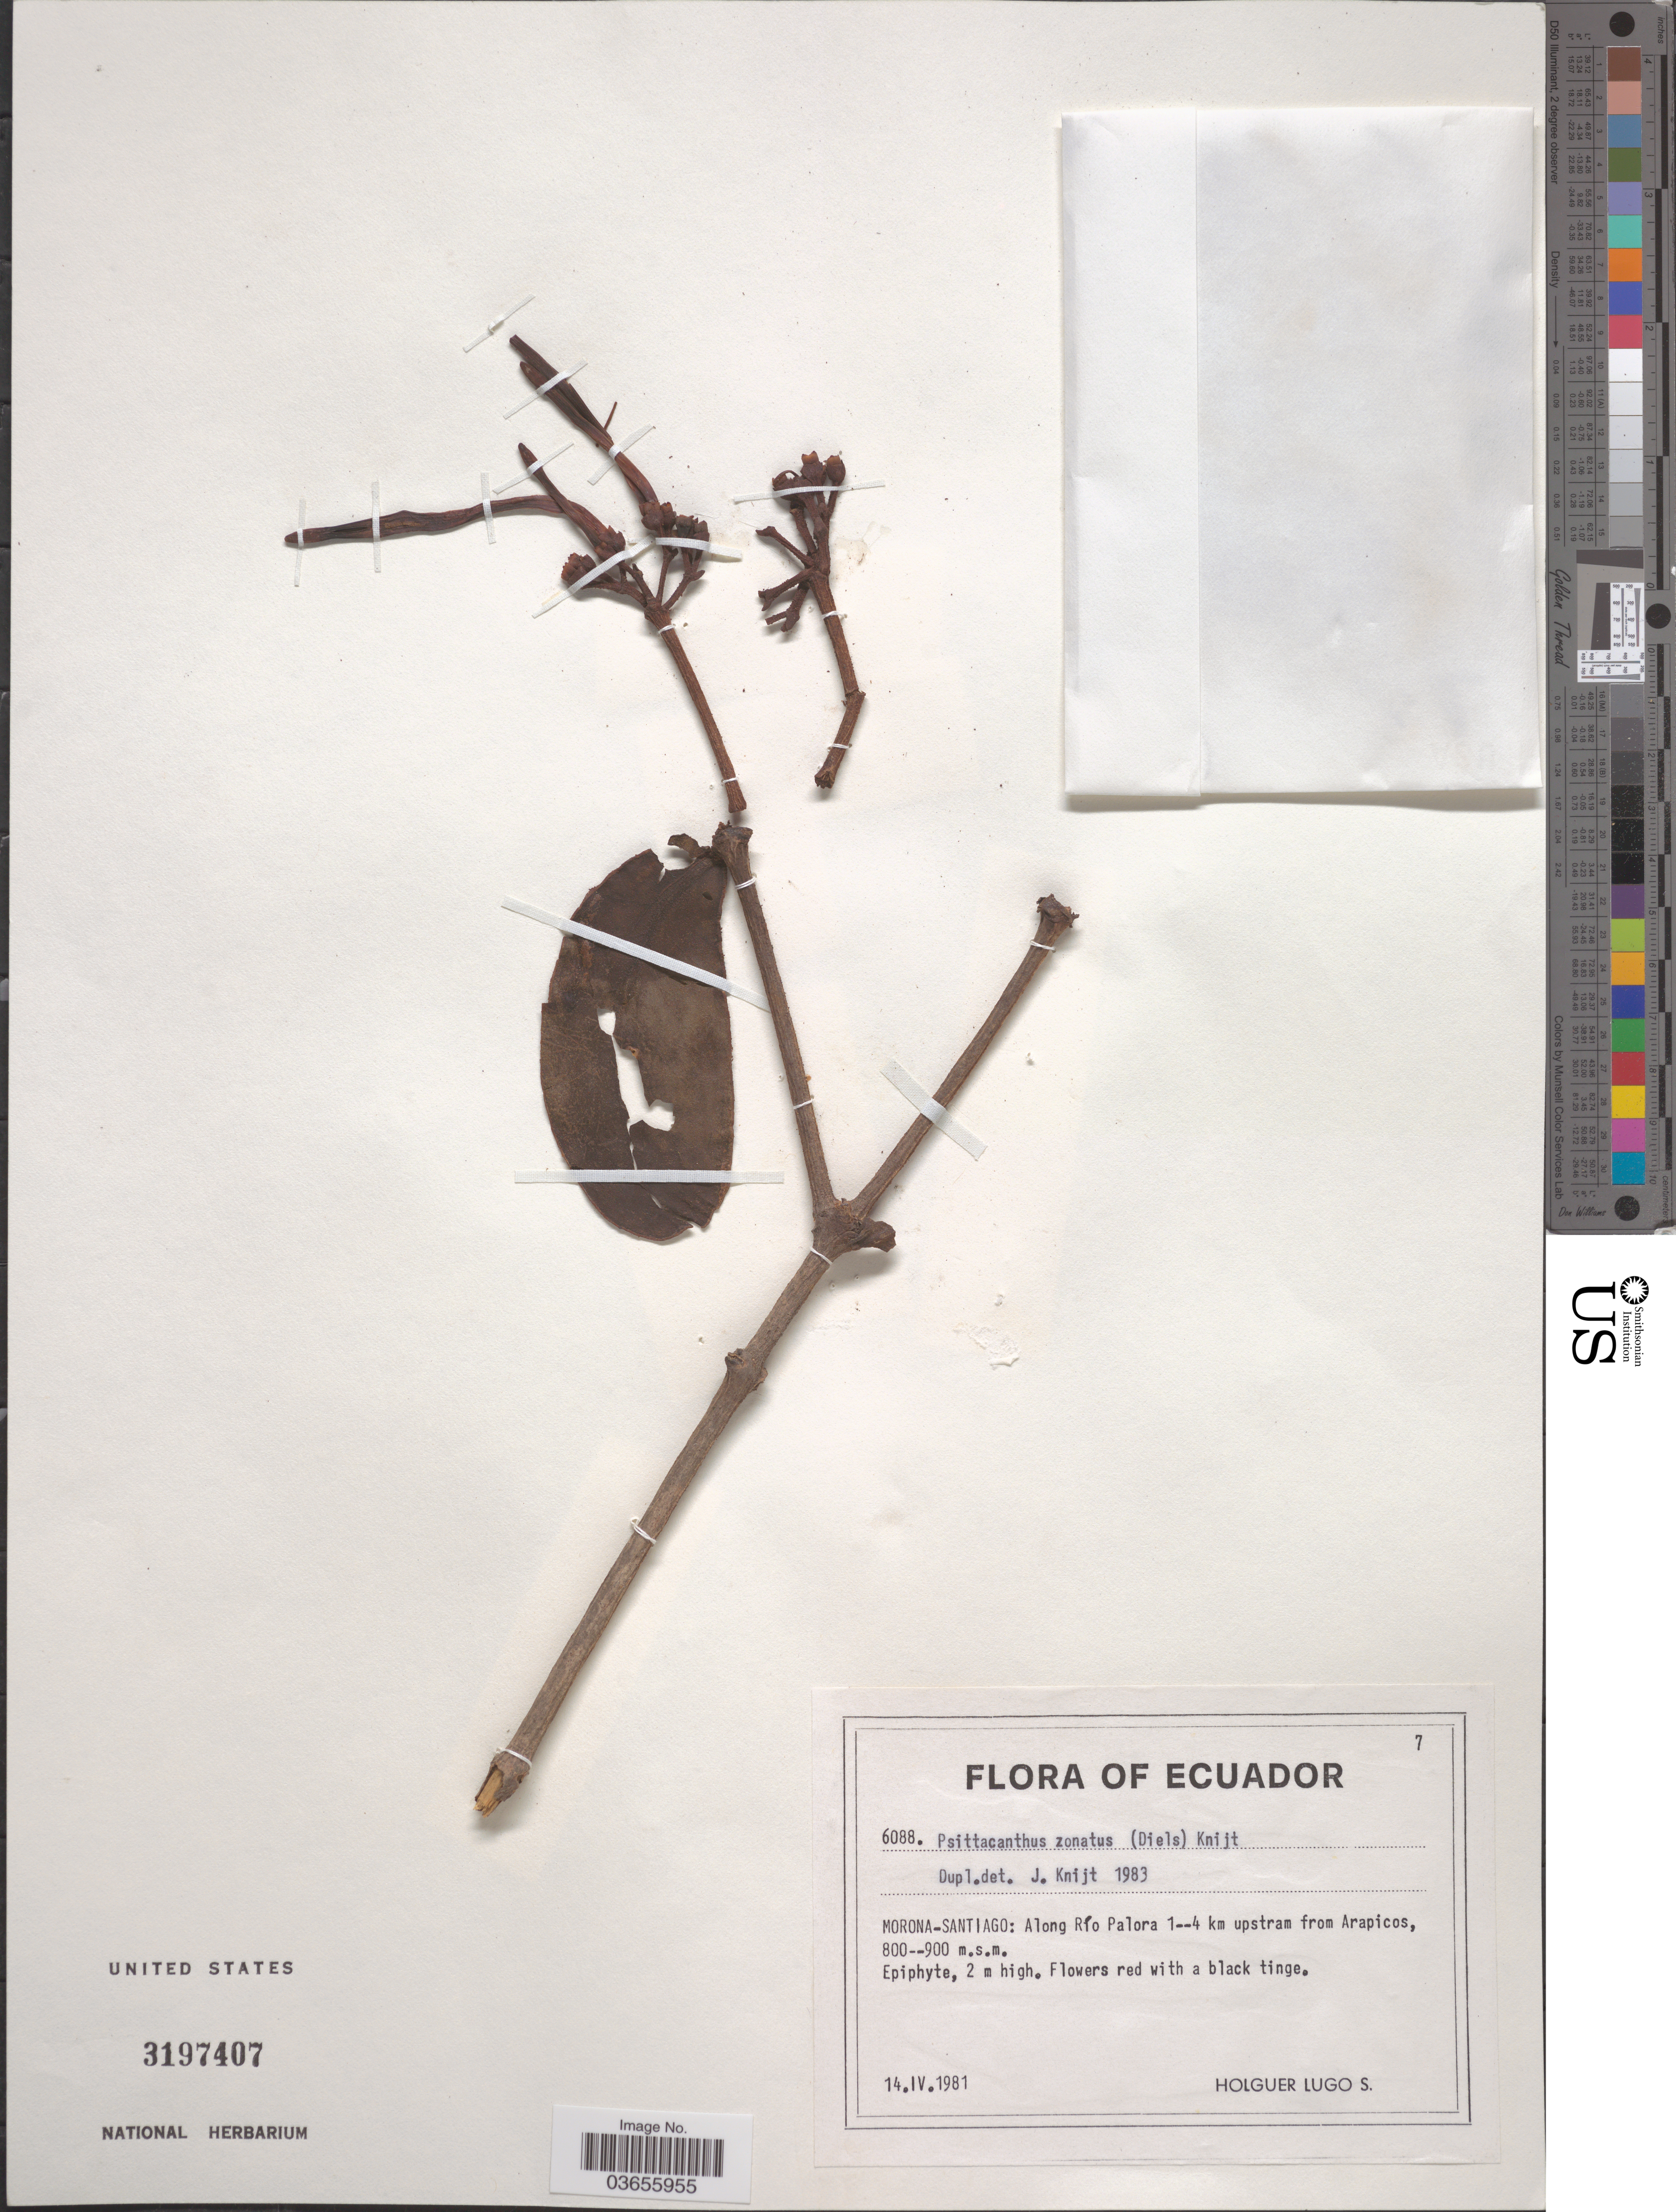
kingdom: Plantae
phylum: Tracheophyta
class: Magnoliopsida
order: Santalales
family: Loranthaceae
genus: Psittacanthus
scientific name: Psittacanthus zonatus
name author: (Diels) Kuijt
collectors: H. Lugo S.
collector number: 6088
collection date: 1981-04-14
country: Ecuador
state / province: Morona-Santiago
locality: Along Río Palora 1--4 km upstram from Arapicos.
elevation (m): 800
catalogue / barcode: US 3197407